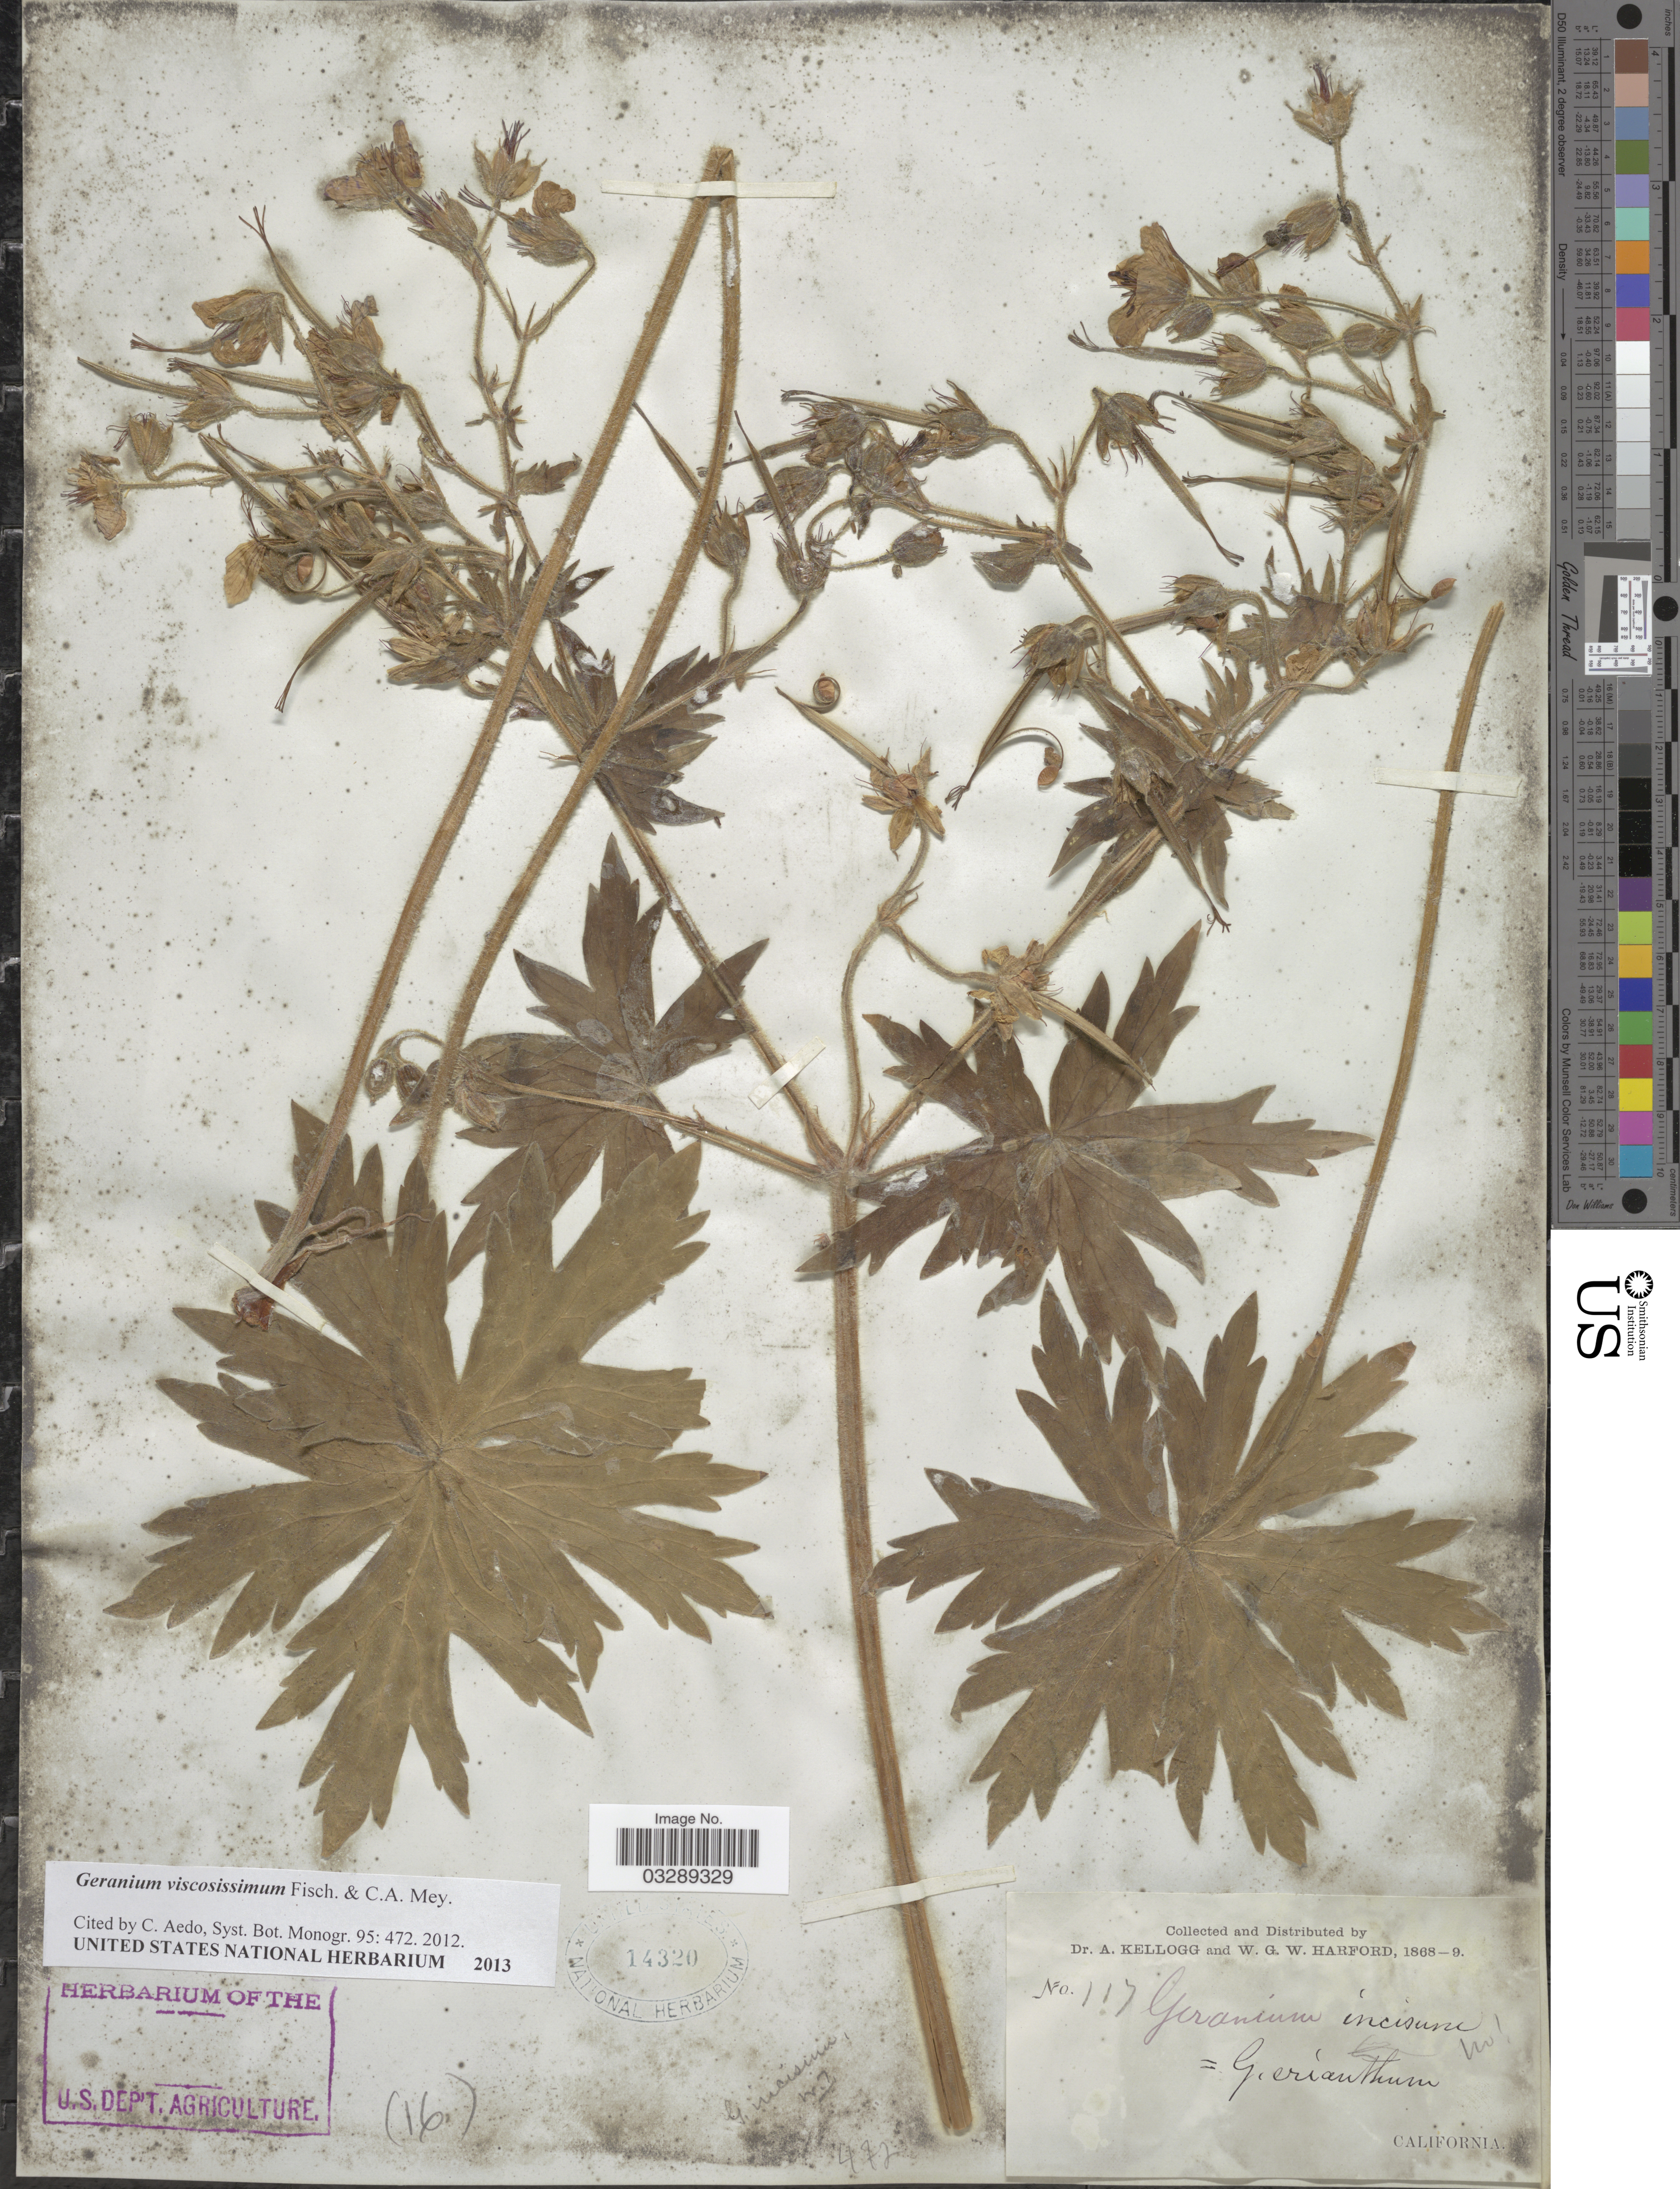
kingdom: Plantae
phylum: Tracheophyta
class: Magnoliopsida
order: Geraniales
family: Geraniaceae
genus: Geranium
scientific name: Geranium viscosissimum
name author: Fisch. & C.A. Mey.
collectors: A. Kellogg & W. G. W. Harford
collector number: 117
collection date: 1868/1869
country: United States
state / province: California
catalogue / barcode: US 14320